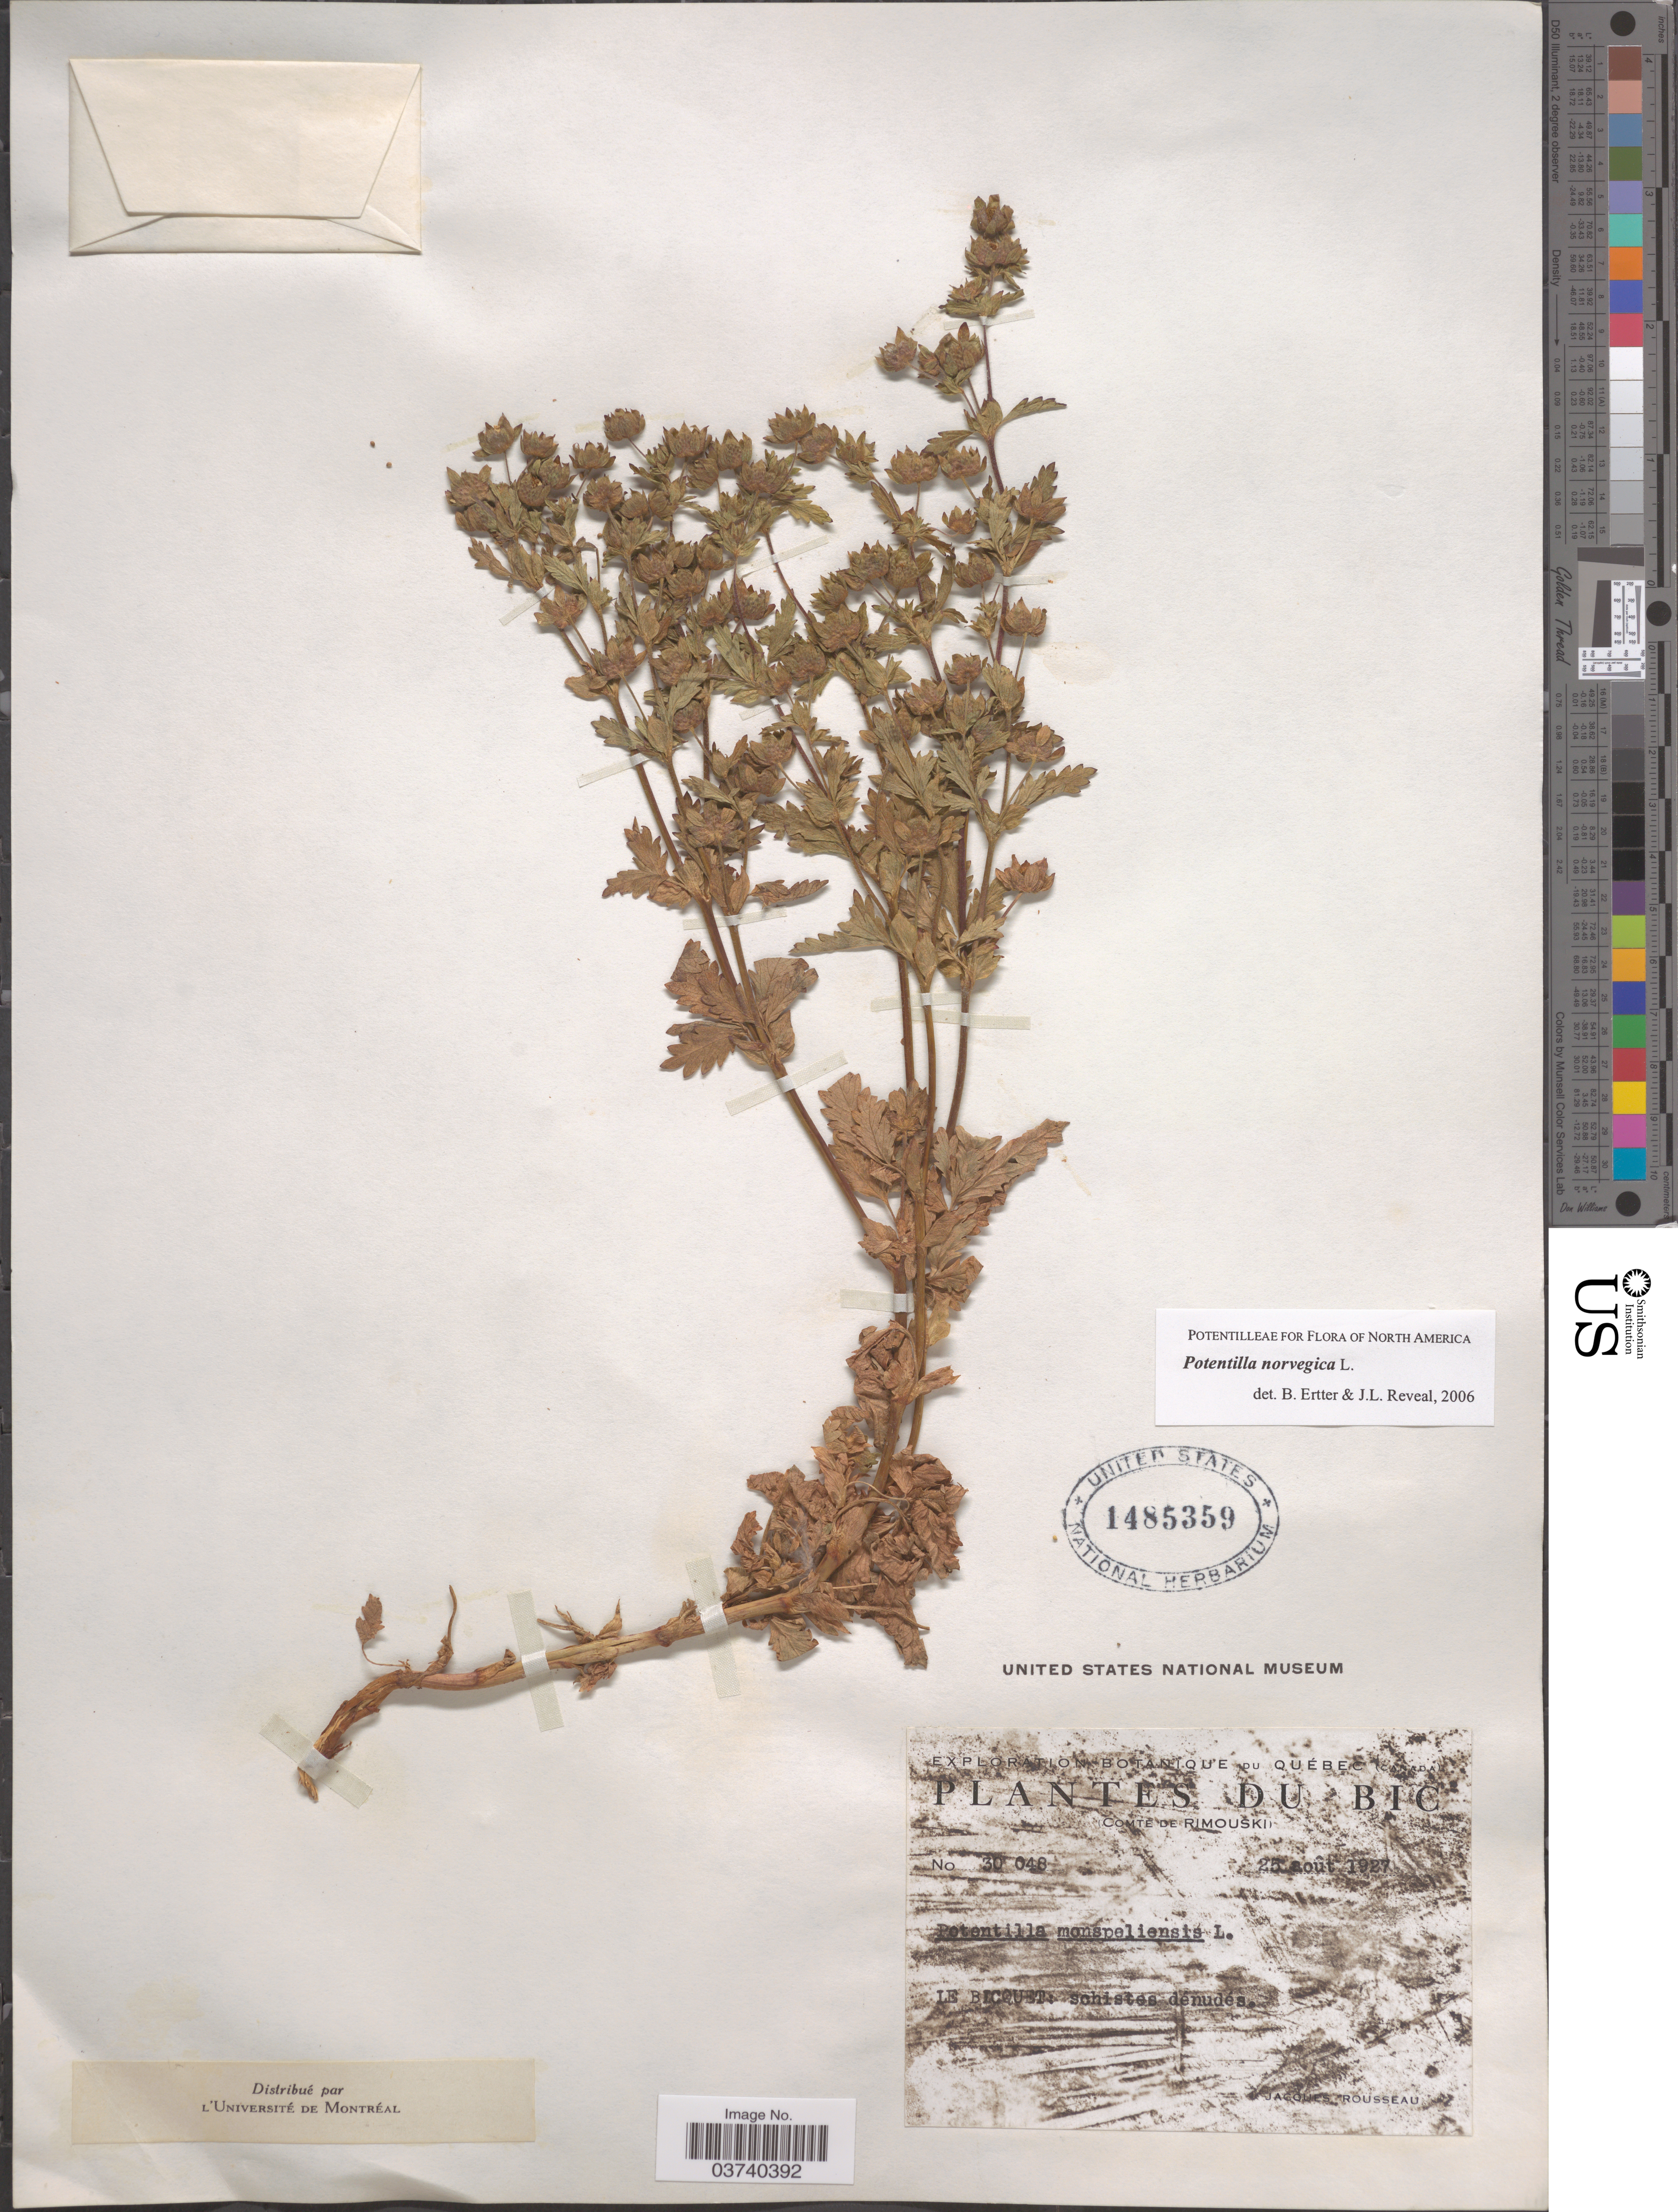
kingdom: Plantae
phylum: Tracheophyta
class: Magnoliopsida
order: Rosales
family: Rosaceae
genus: Potentilla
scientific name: Potentilla norvegica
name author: L.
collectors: J. Rousseau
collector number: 30048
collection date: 1927-08-25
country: Canada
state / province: Quebec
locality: Bic. (Comte de Rimouski). Le Bicquet.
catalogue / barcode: US 1485359